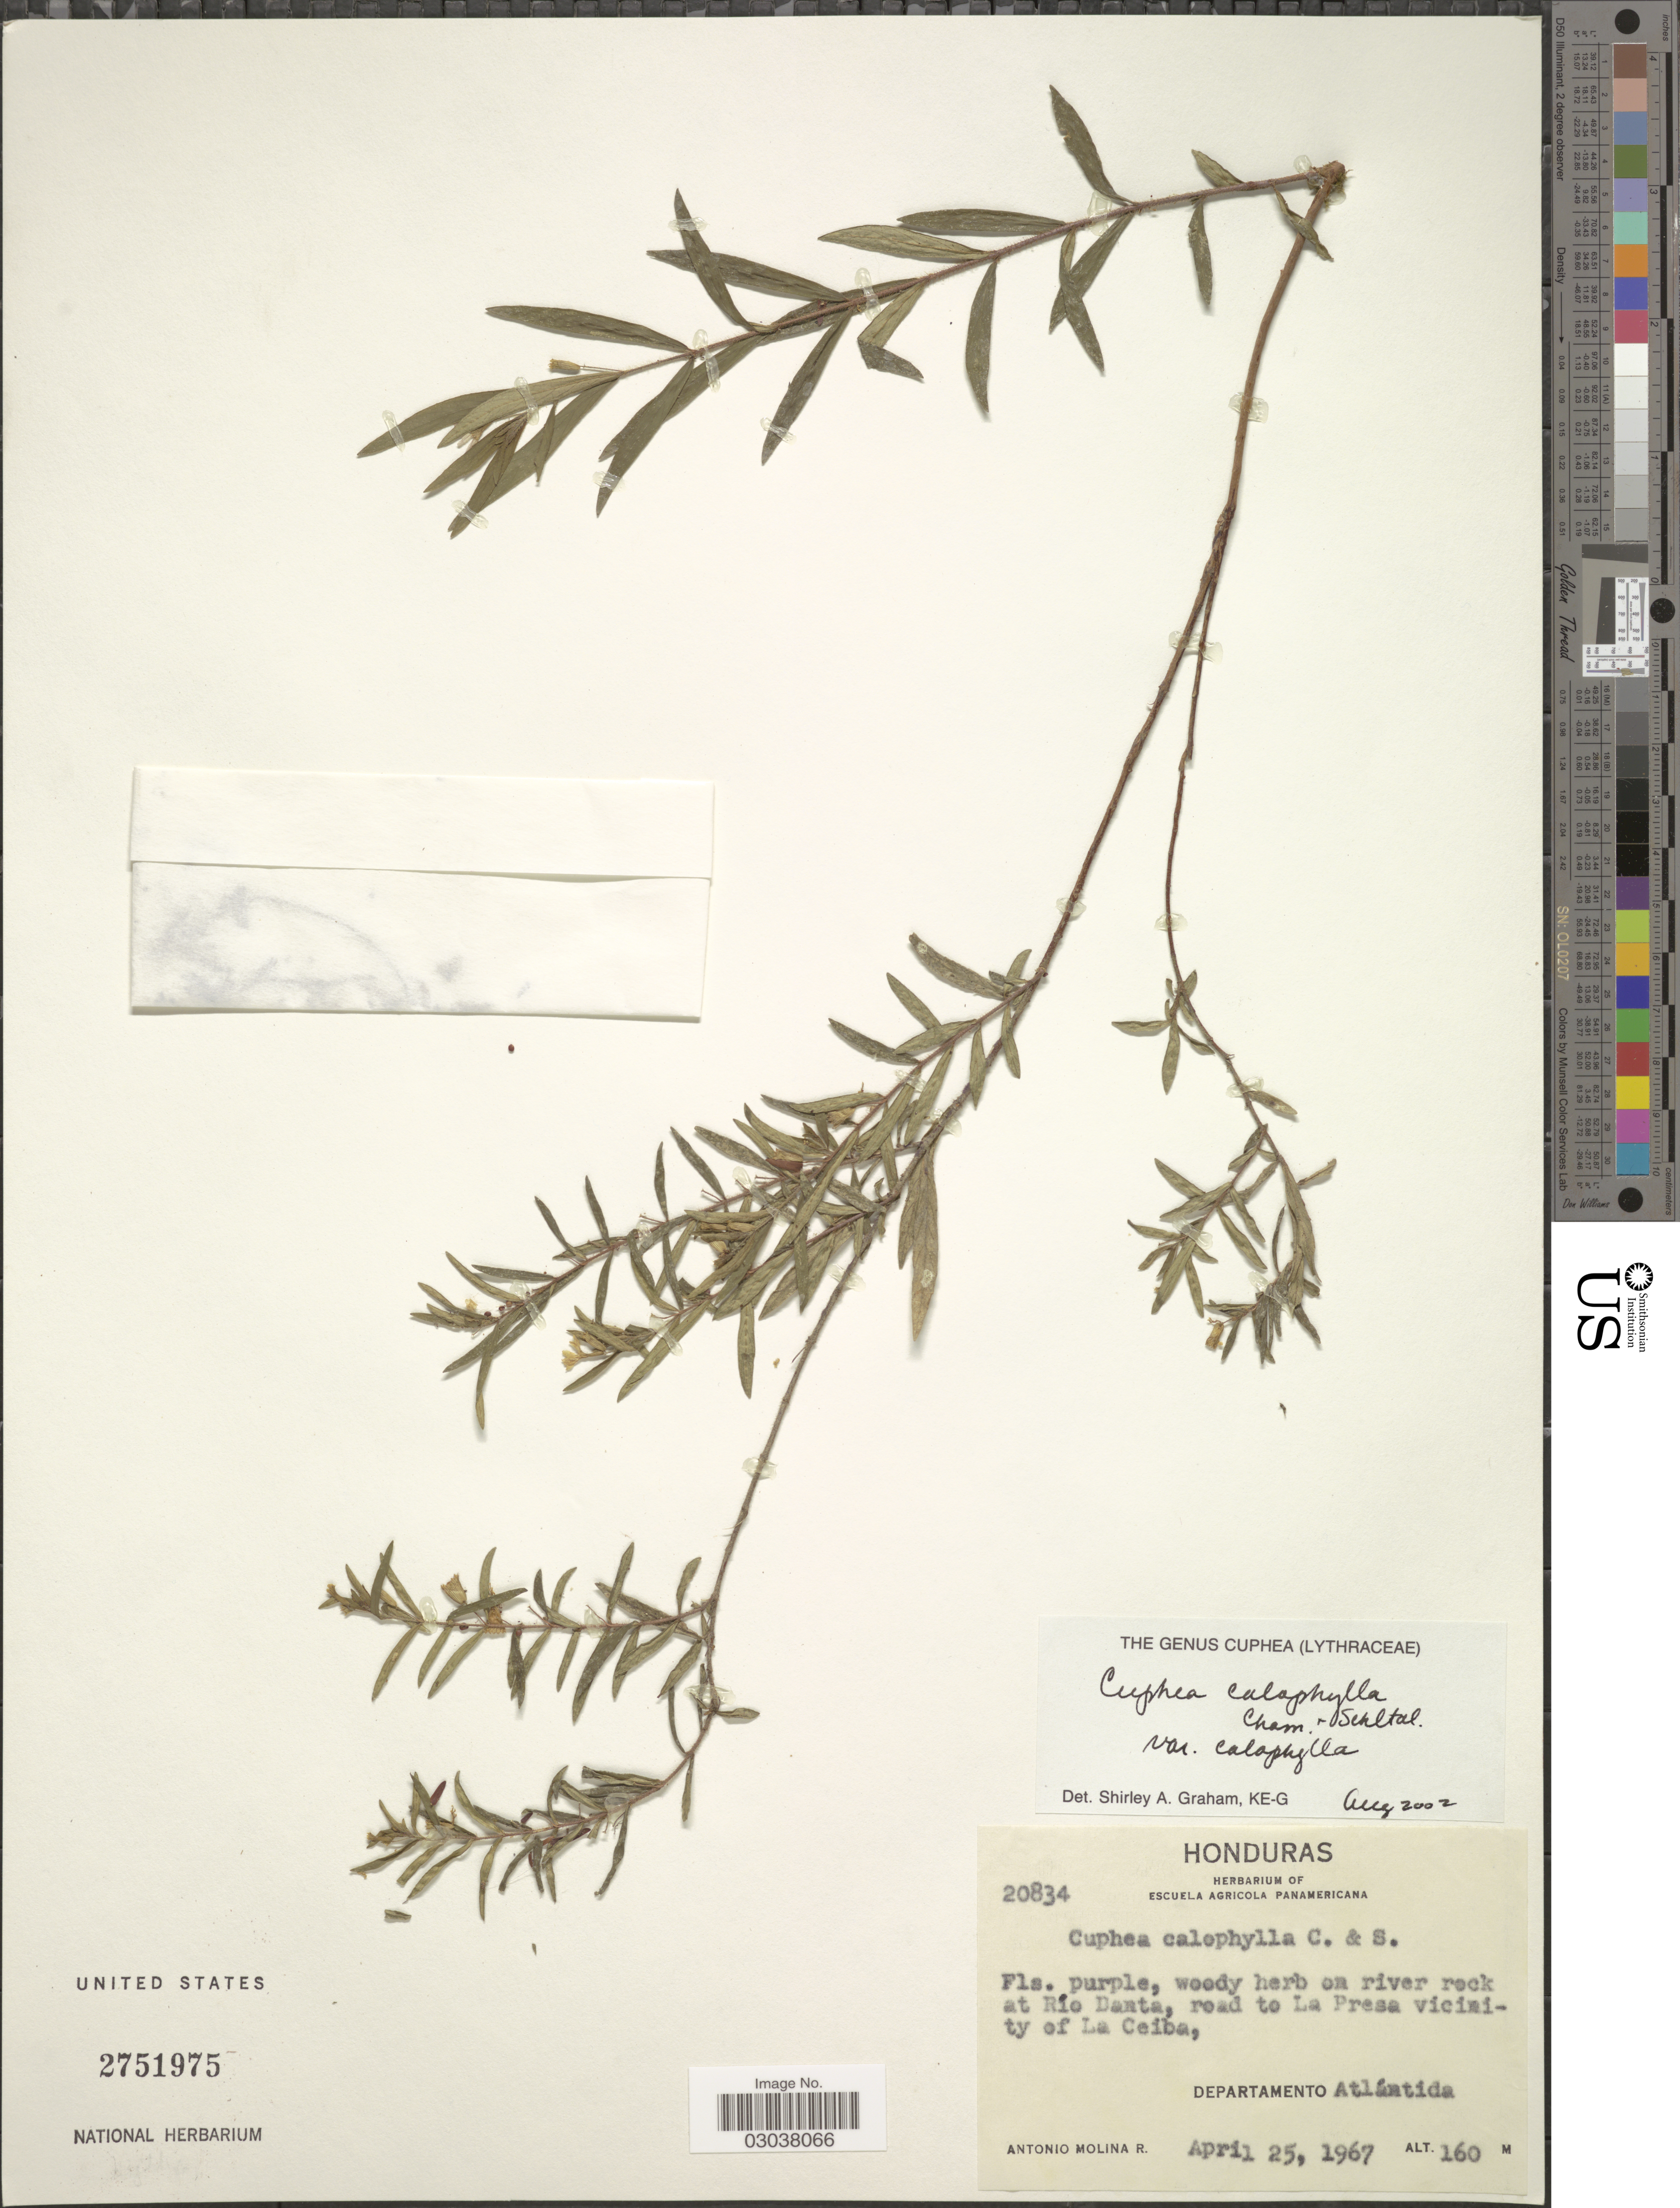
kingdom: Plantae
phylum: Tracheophyta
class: Magnoliopsida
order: Myrtales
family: Lythraceae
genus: Cuphea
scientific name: Cuphea calophylla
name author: Cham. & Schltdl.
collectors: A. Molina R.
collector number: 20834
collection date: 1967-04-25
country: Honduras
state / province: Atlántida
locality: Río Danta, road to La Presa vicinity of La Ceiba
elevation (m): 160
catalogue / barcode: US 2751975